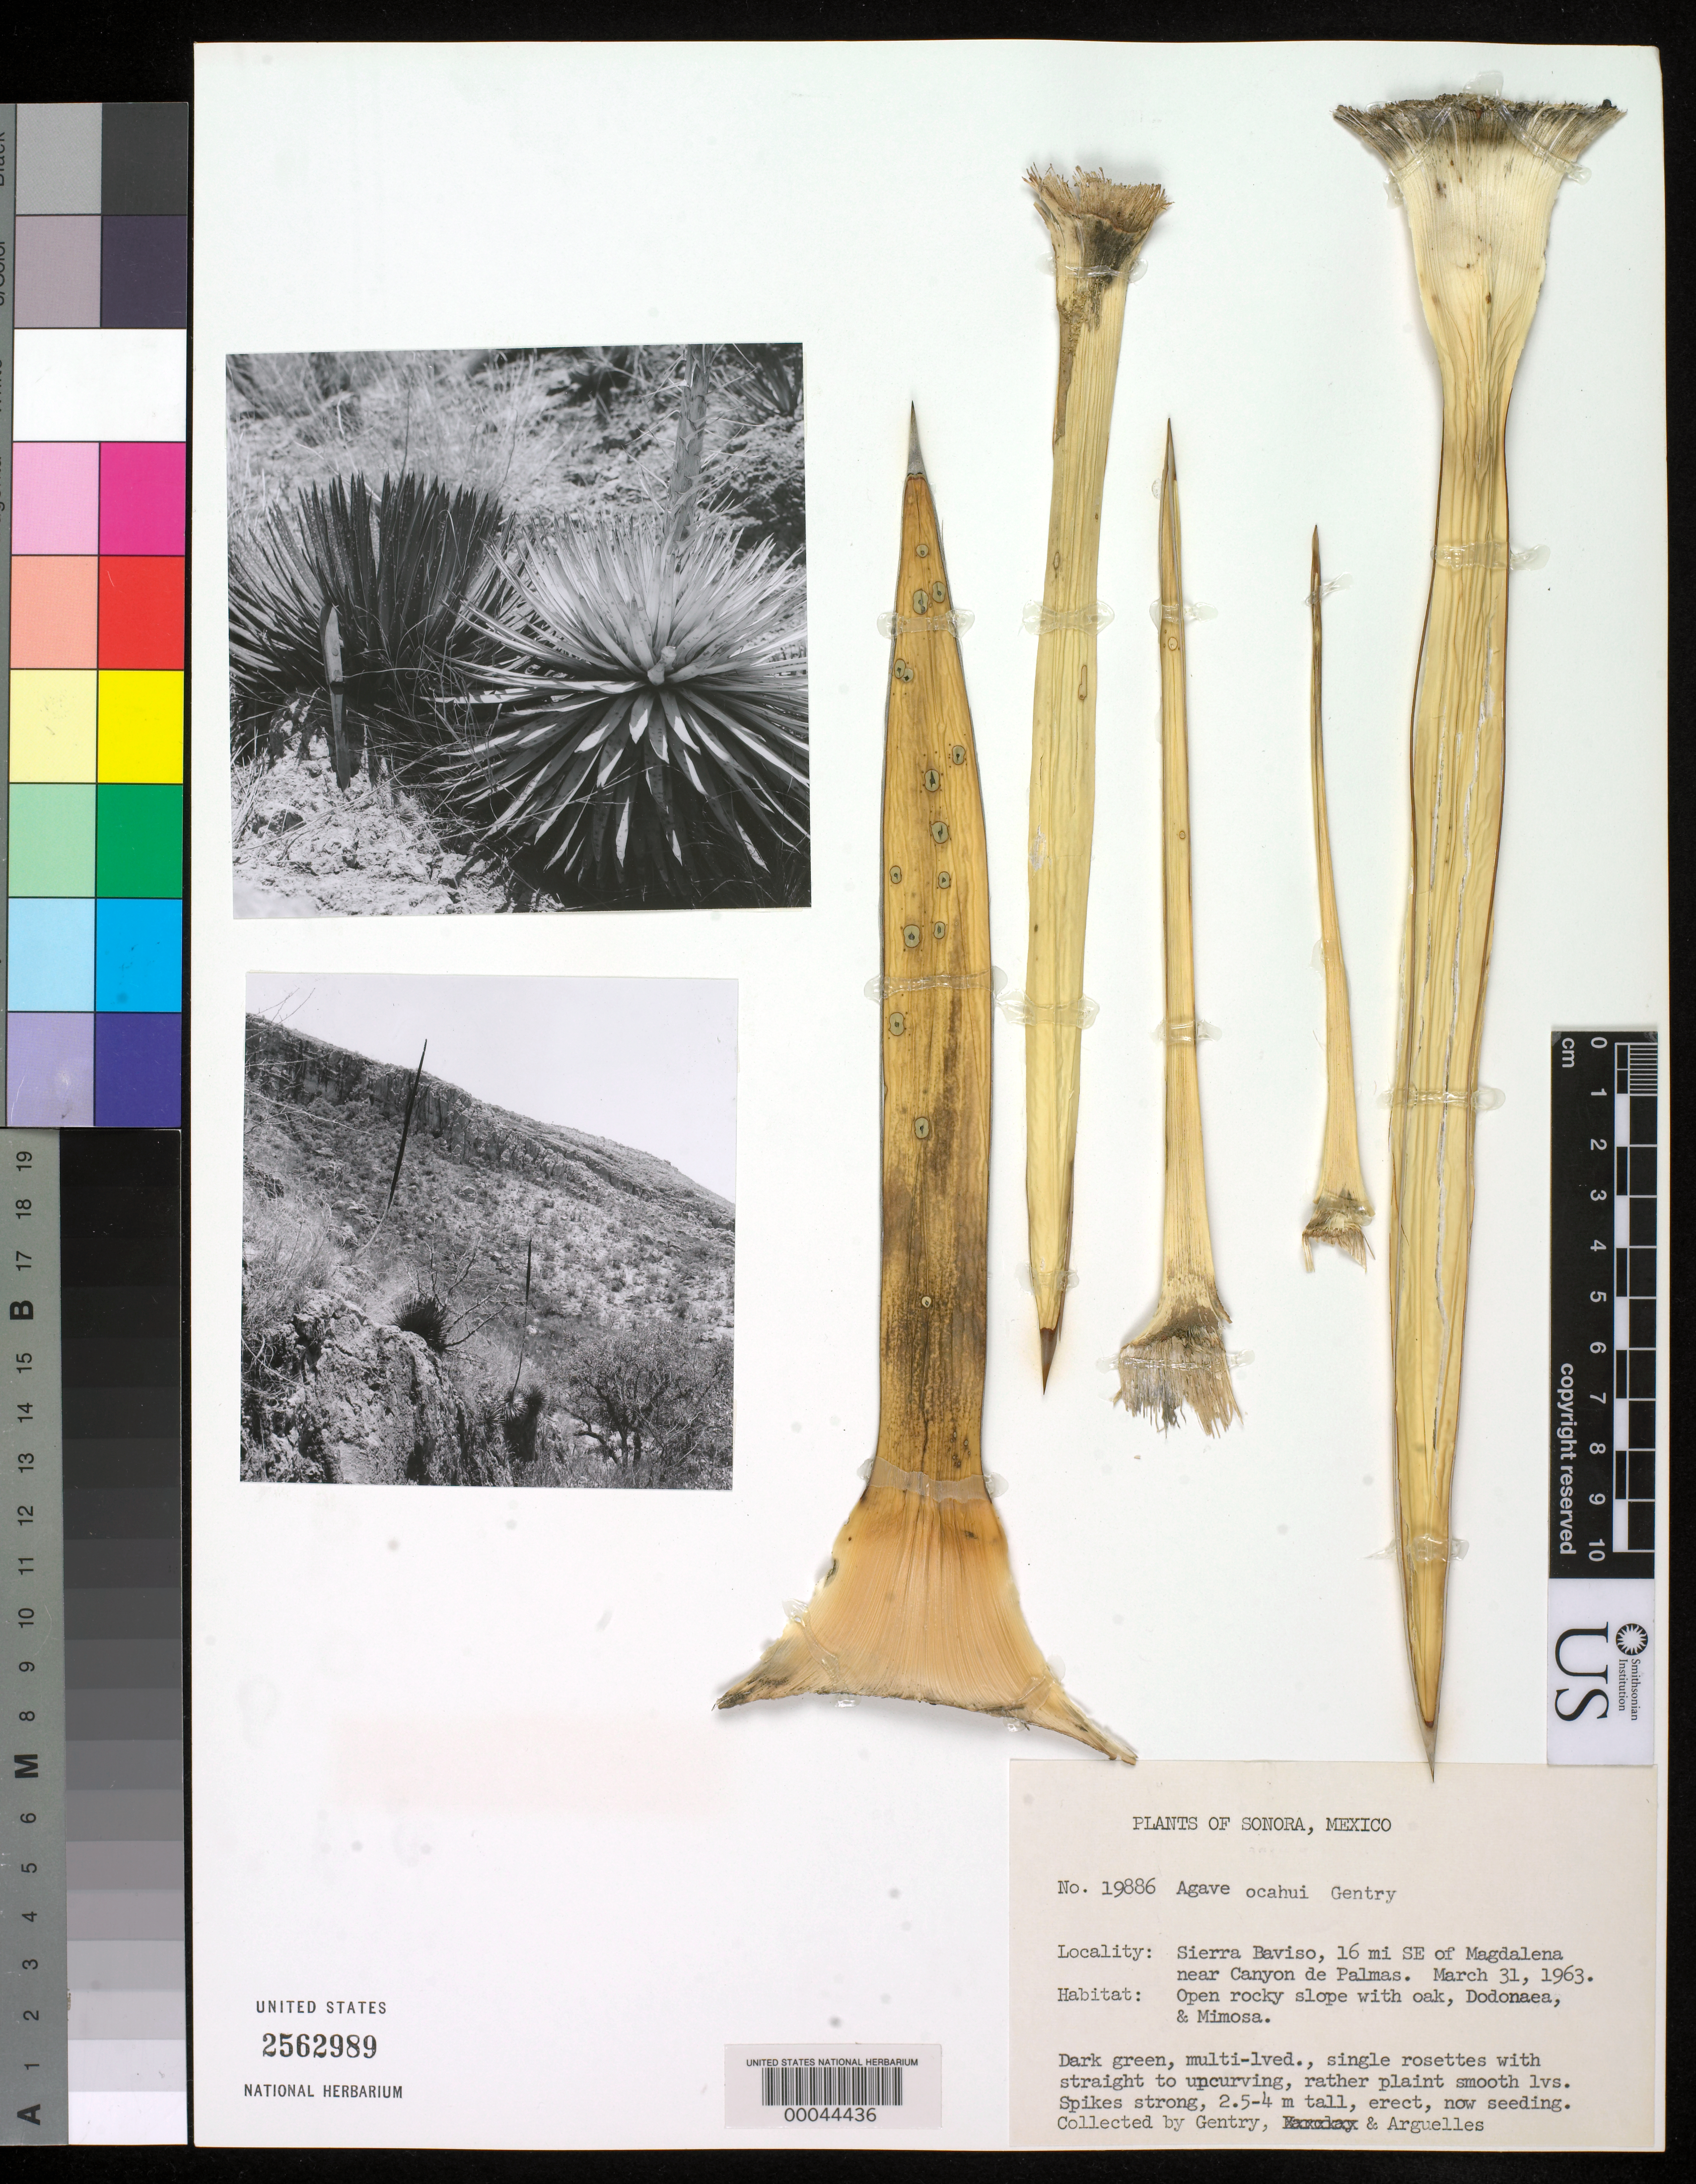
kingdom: Plantae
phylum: Tracheophyta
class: Liliopsida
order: Asparagales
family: Asparagaceae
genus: Agave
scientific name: Agave ocahui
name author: Gentry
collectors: H. S. Gentry & J. Arguelles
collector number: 19886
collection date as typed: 31 Mar 1963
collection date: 1963-03-31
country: Mexico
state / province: Sonora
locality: Sierra baviso, 16 mi SE of Magdalena near canyon de palmas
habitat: Open rocky slope with oak, dodonaea & mimosa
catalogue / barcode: US 2562989